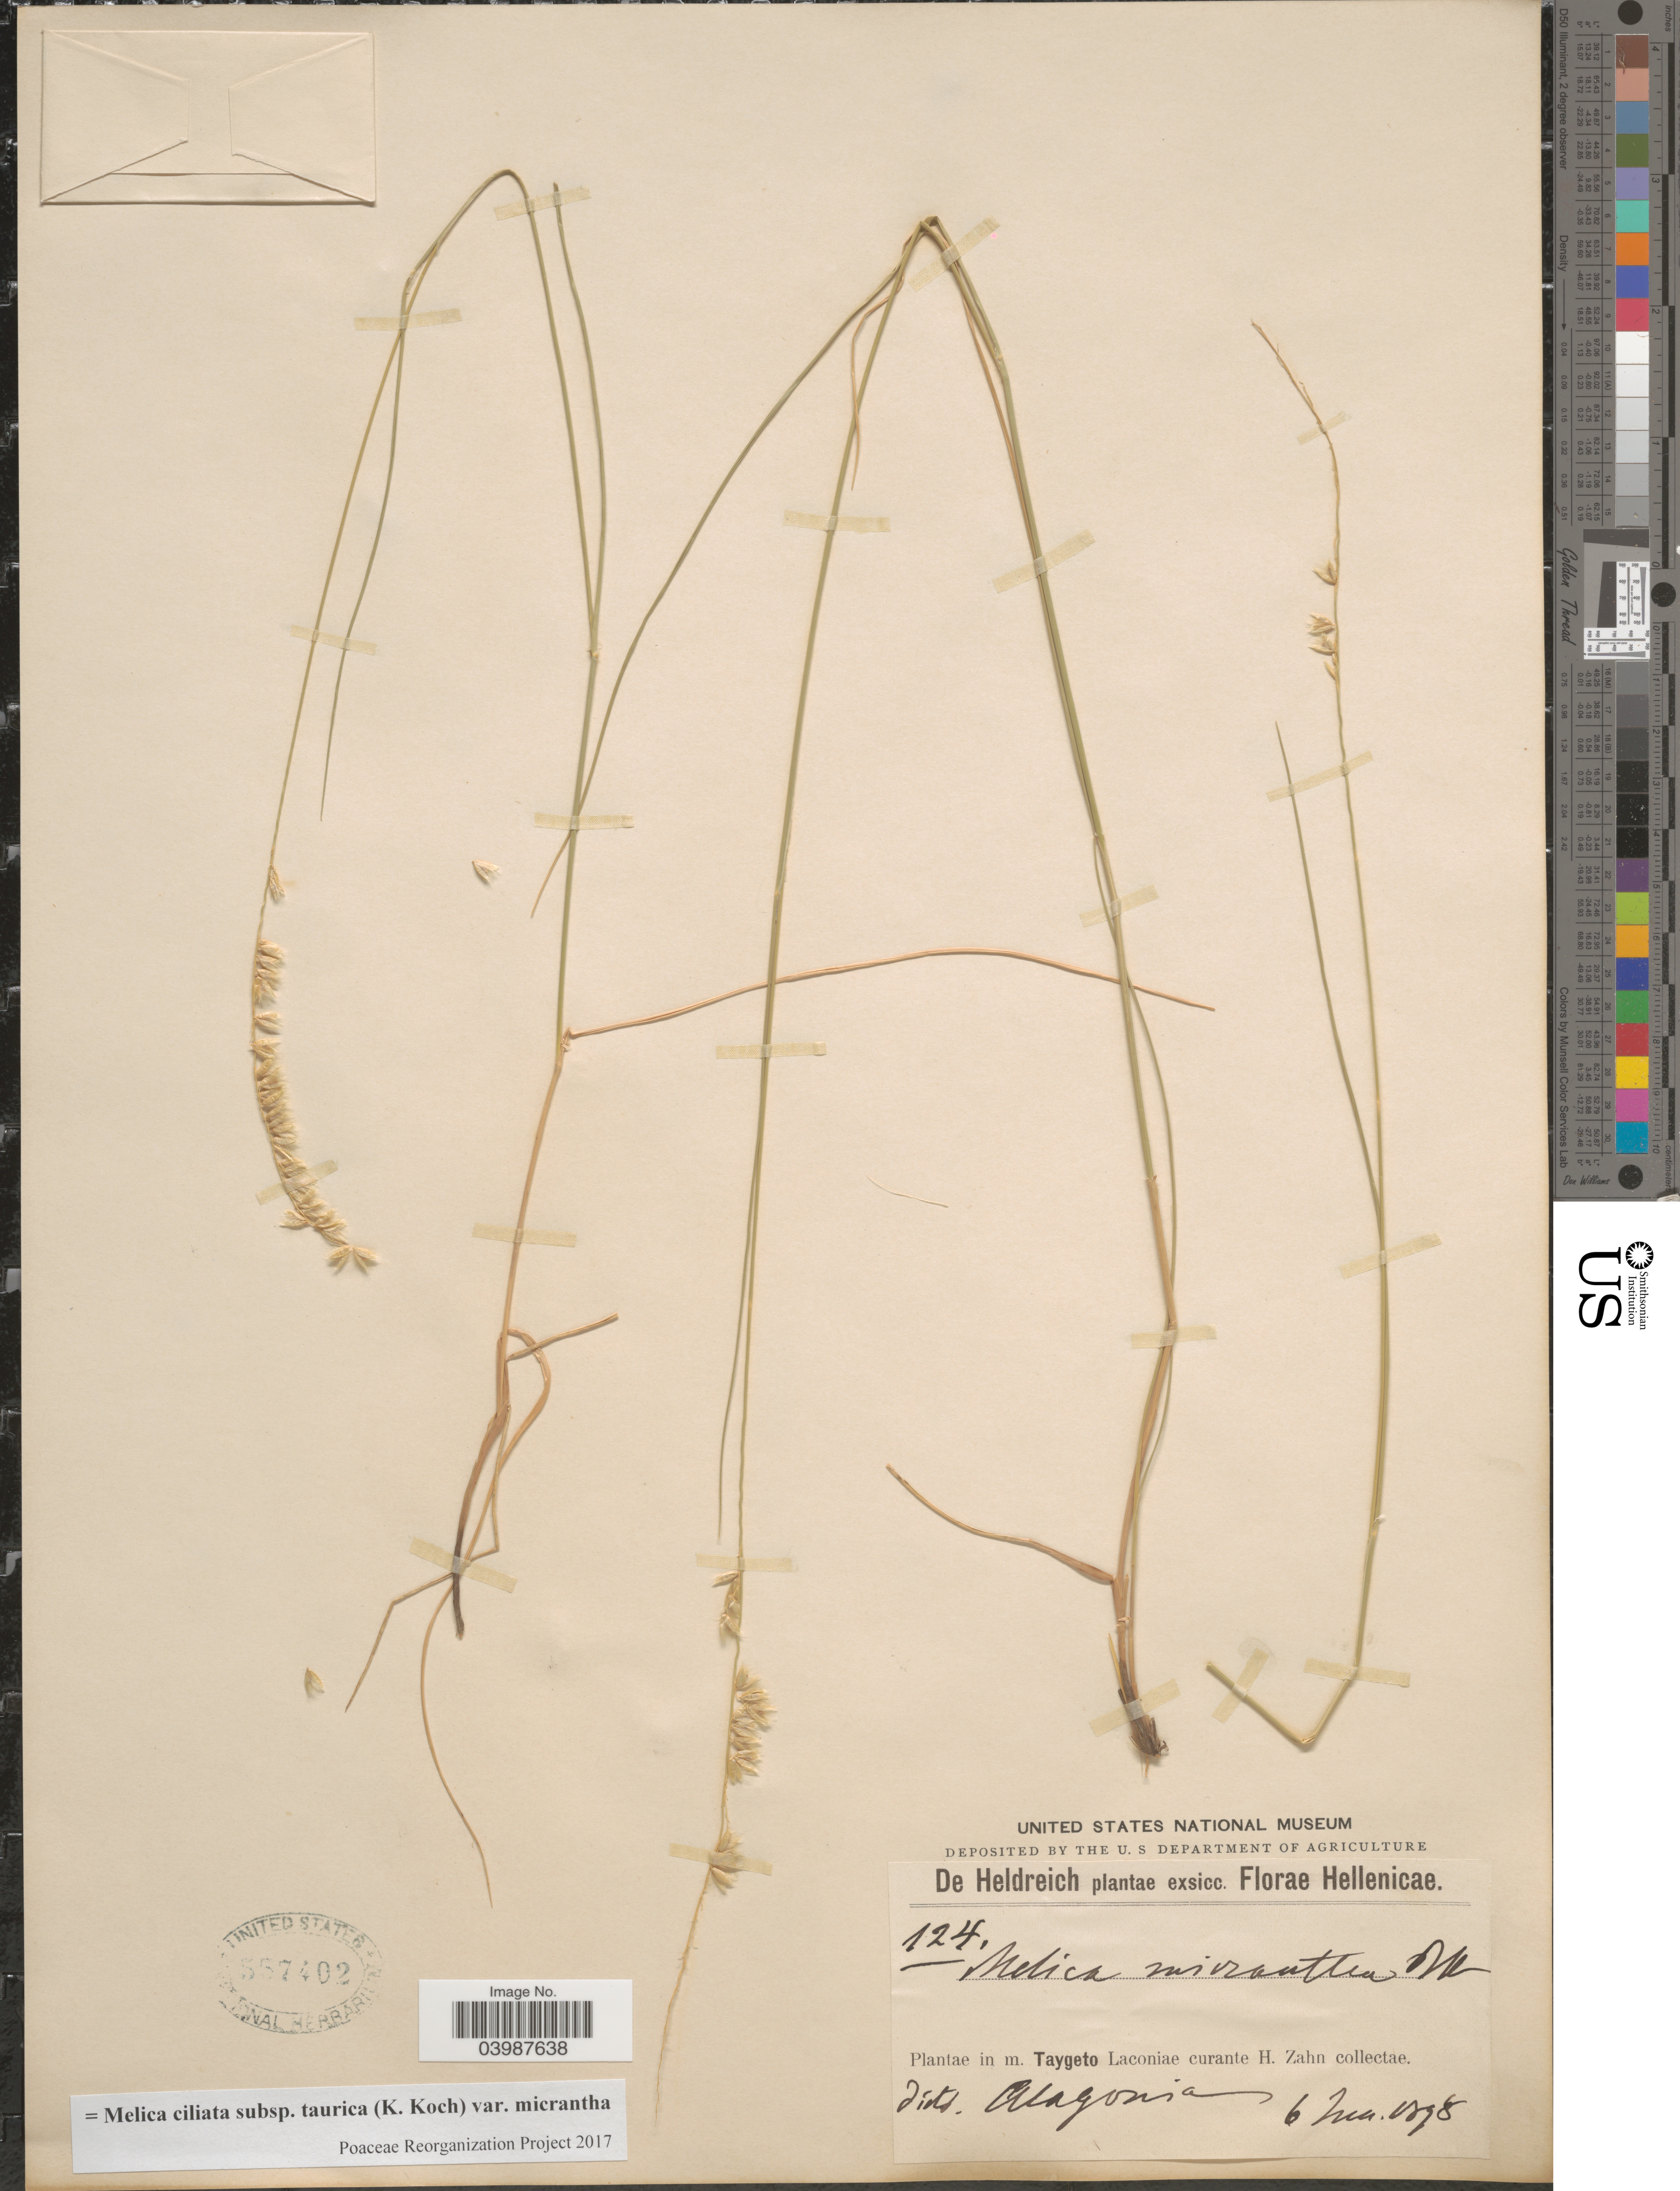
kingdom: Plantae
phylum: Tracheophyta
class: Liliopsida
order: Poales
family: Poaceae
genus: Melica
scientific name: Melica ciliata subsp. taurica var. micrantha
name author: (K. Koch)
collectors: H. Zahn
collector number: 124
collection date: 1898-05-06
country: Greece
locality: Hellenicae. In m. Taygeto Laconiae. Dist. Alagonia.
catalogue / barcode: US 557402